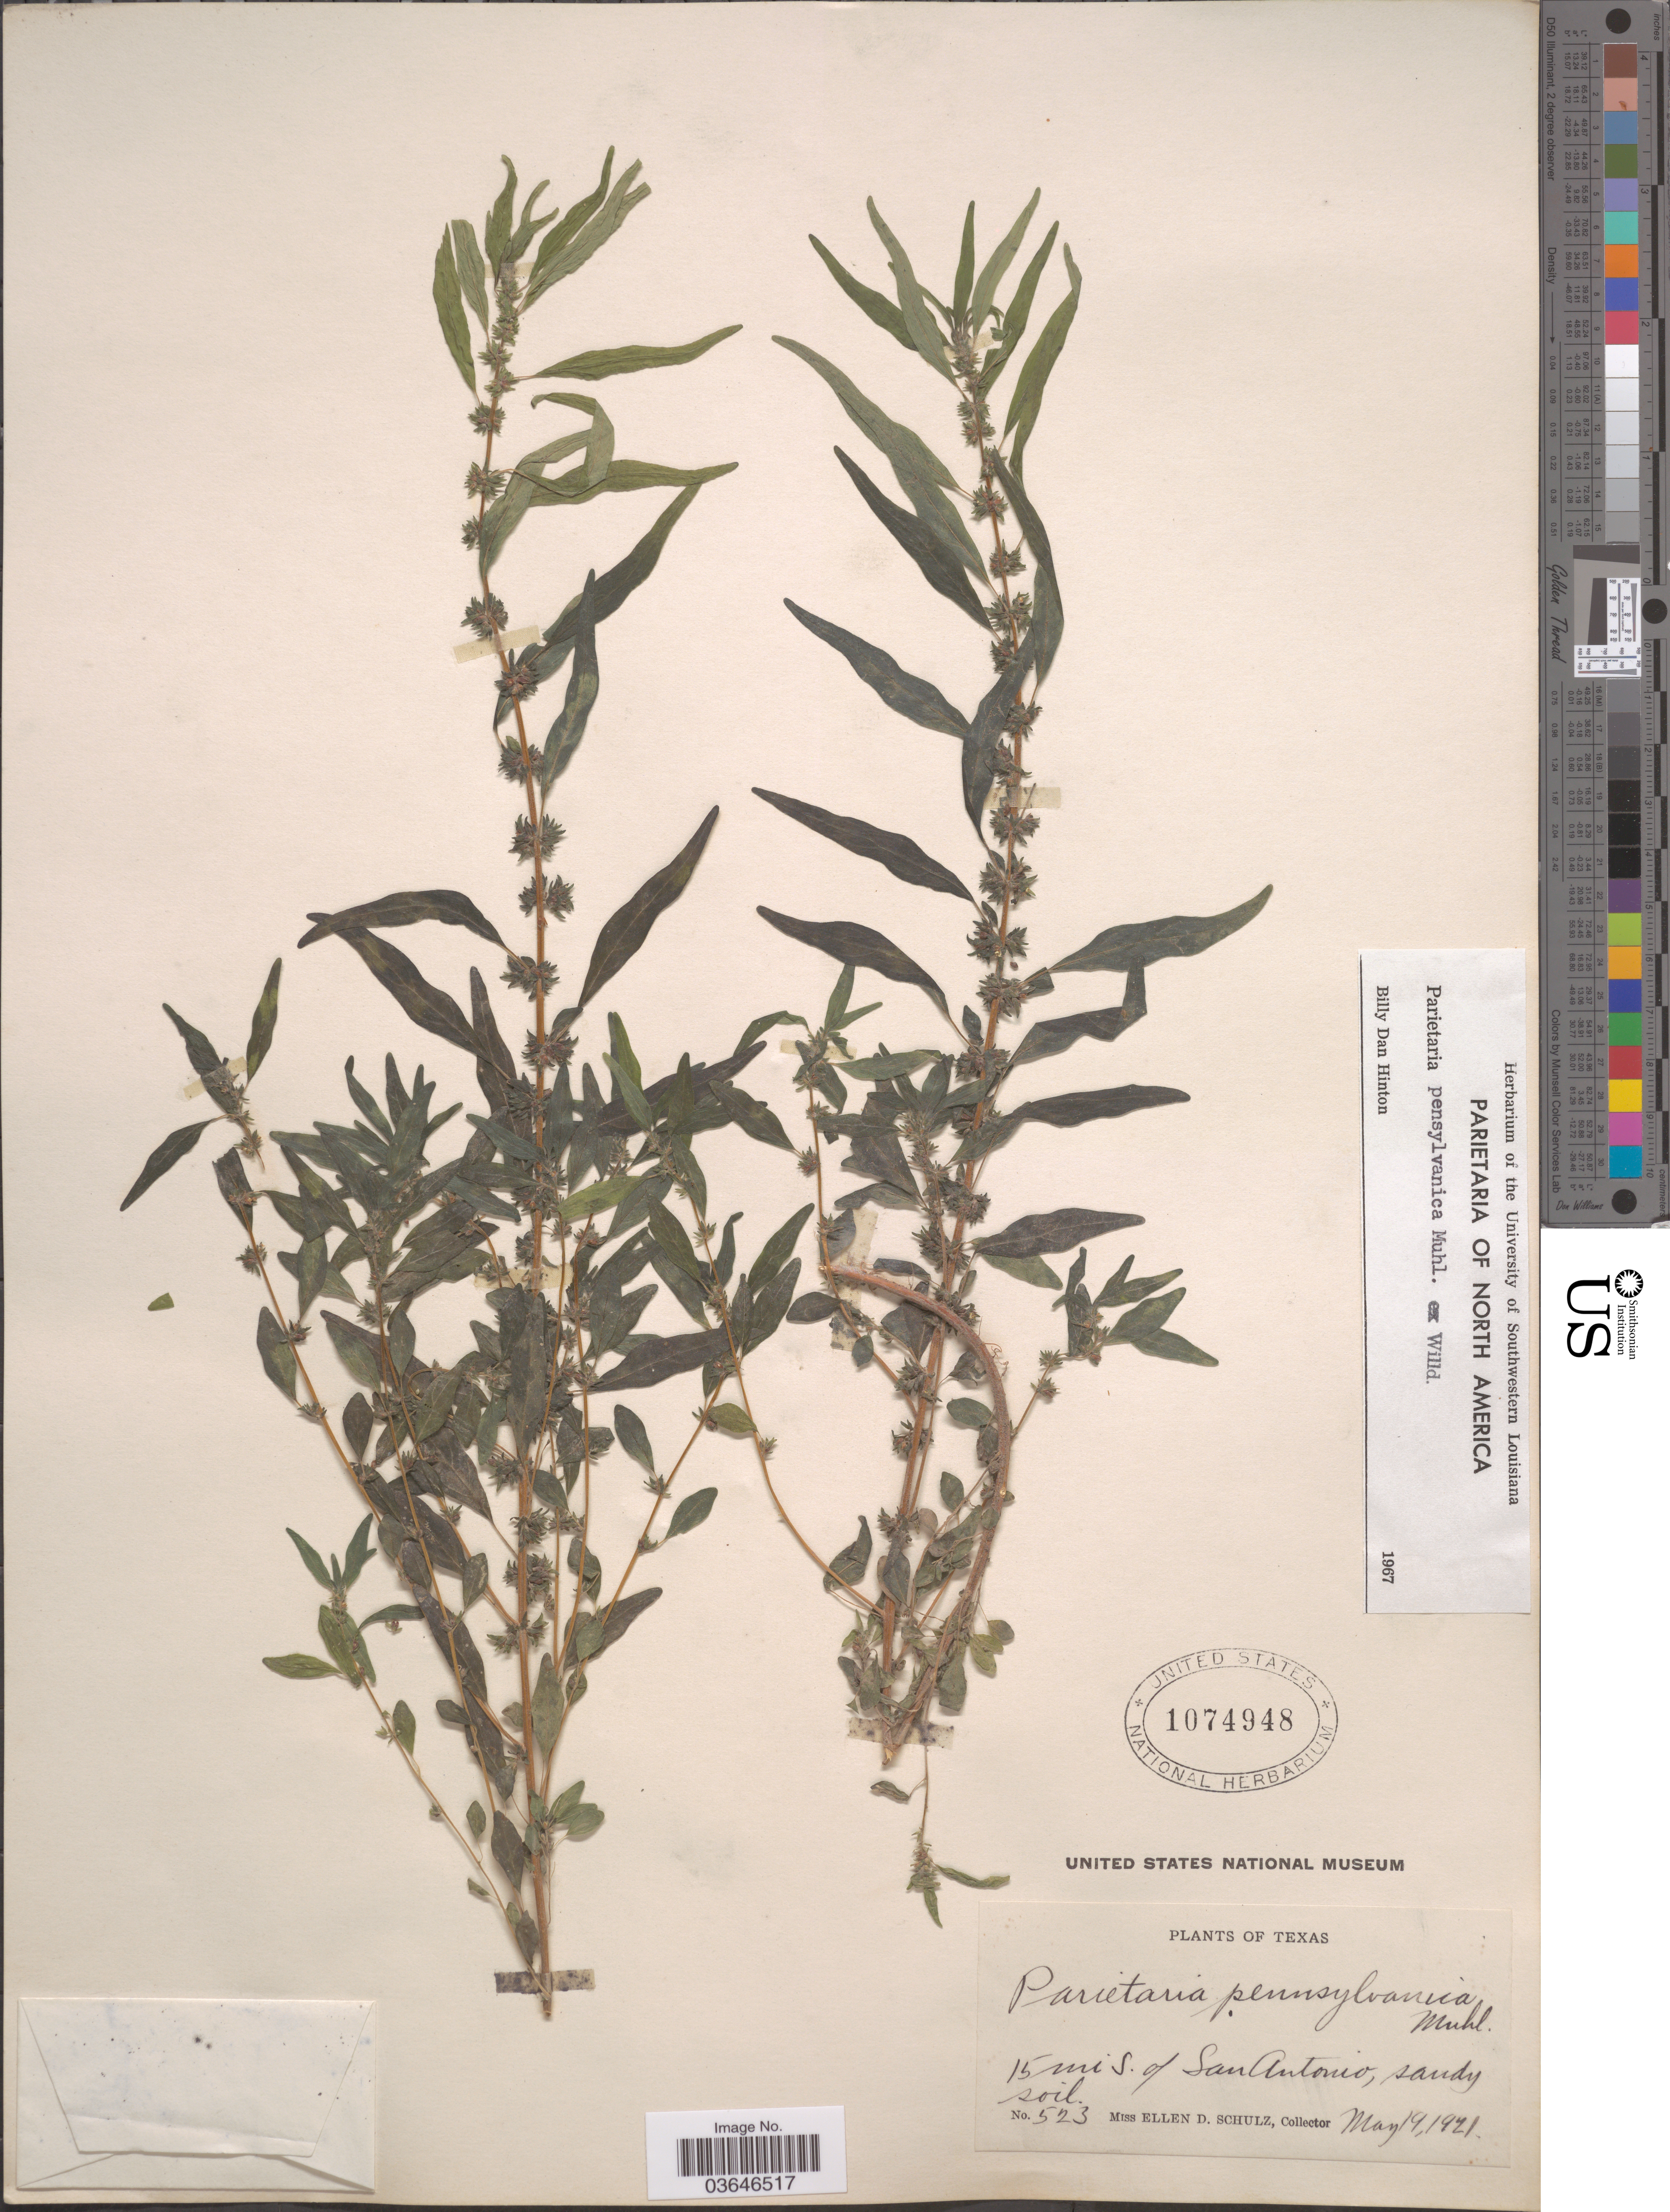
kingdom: Plantae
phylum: Tracheophyta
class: Magnoliopsida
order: Rosales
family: Urticaceae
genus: Parietaria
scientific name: Parietaria pensylvanica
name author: Muhl. ex Willd.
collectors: E. D. Schulz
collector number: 523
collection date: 1921-05-19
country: United States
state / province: Texas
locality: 15 mi S. of San Antonio.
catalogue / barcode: US 1074948